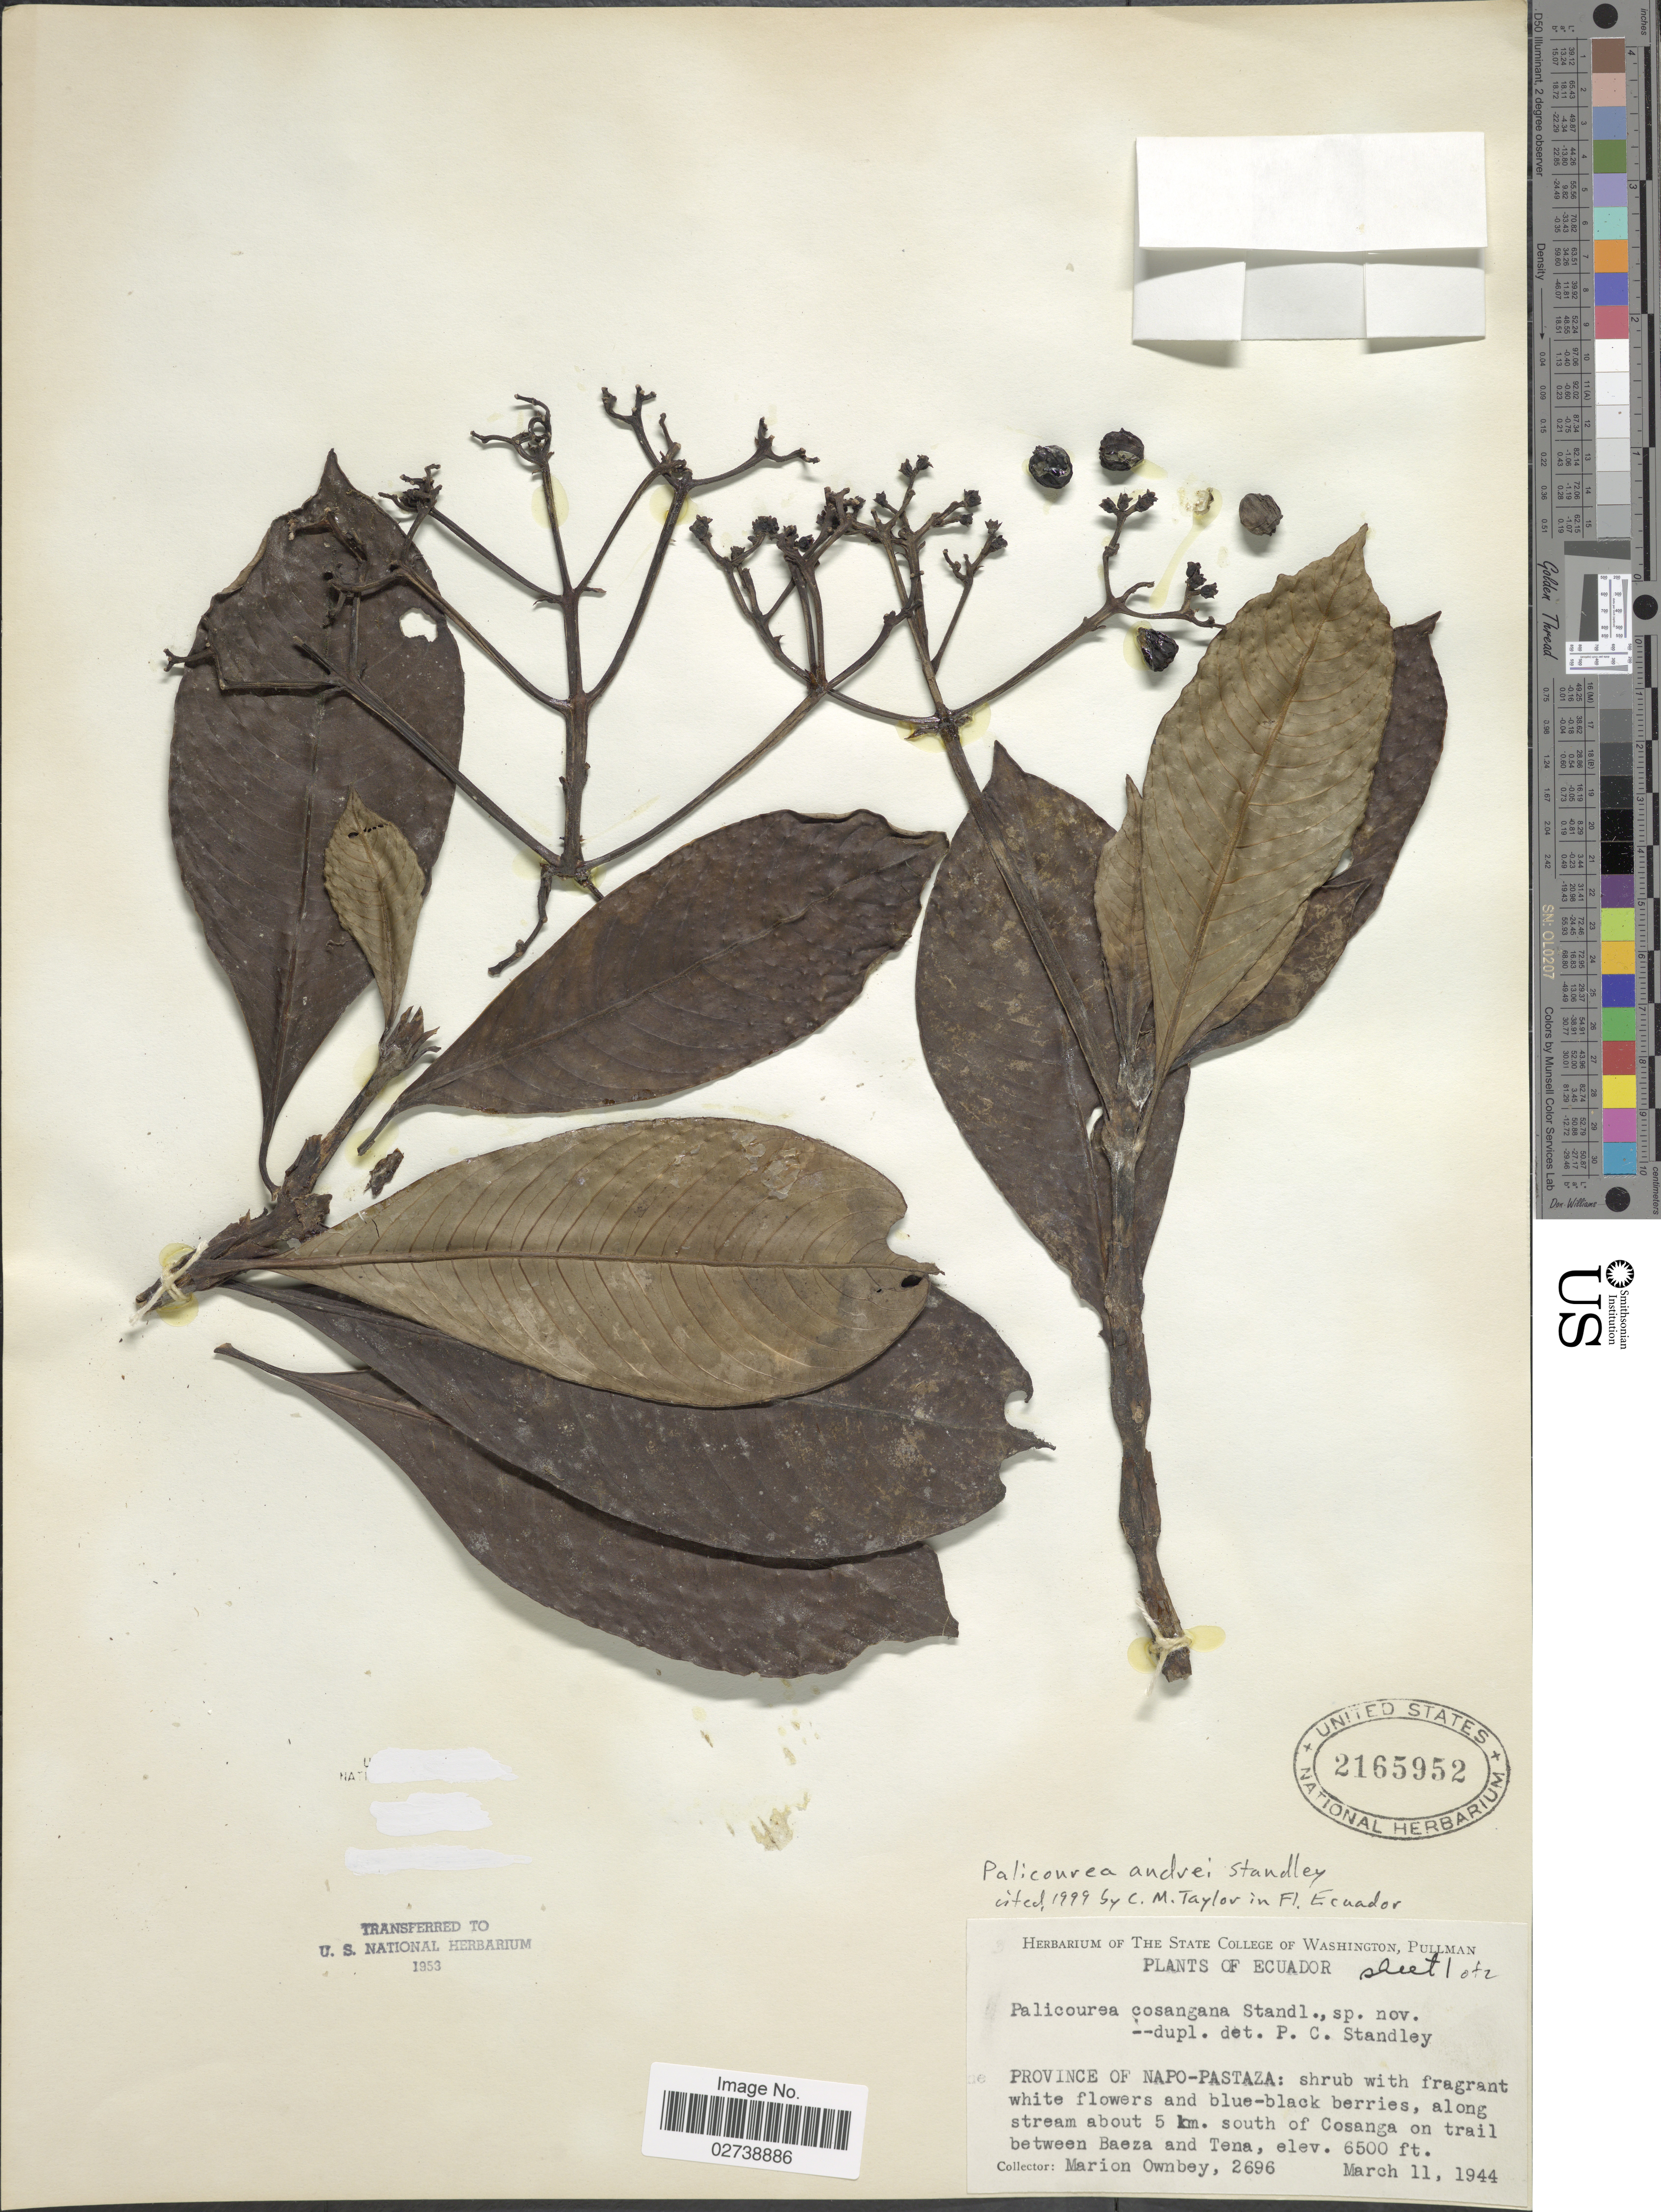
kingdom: Plantae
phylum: Tracheophyta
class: Magnoliopsida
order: Gentianales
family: Rubiaceae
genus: Palicourea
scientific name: Palicourea andrei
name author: Standl.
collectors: F. M. Ownbey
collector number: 2696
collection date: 1944-03-11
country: Ecuador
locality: Province of Napo-Pastaza: along stream abouit 5 km. south of Cosanga on trail between Baeza and Tena.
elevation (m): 1981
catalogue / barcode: US 2165952